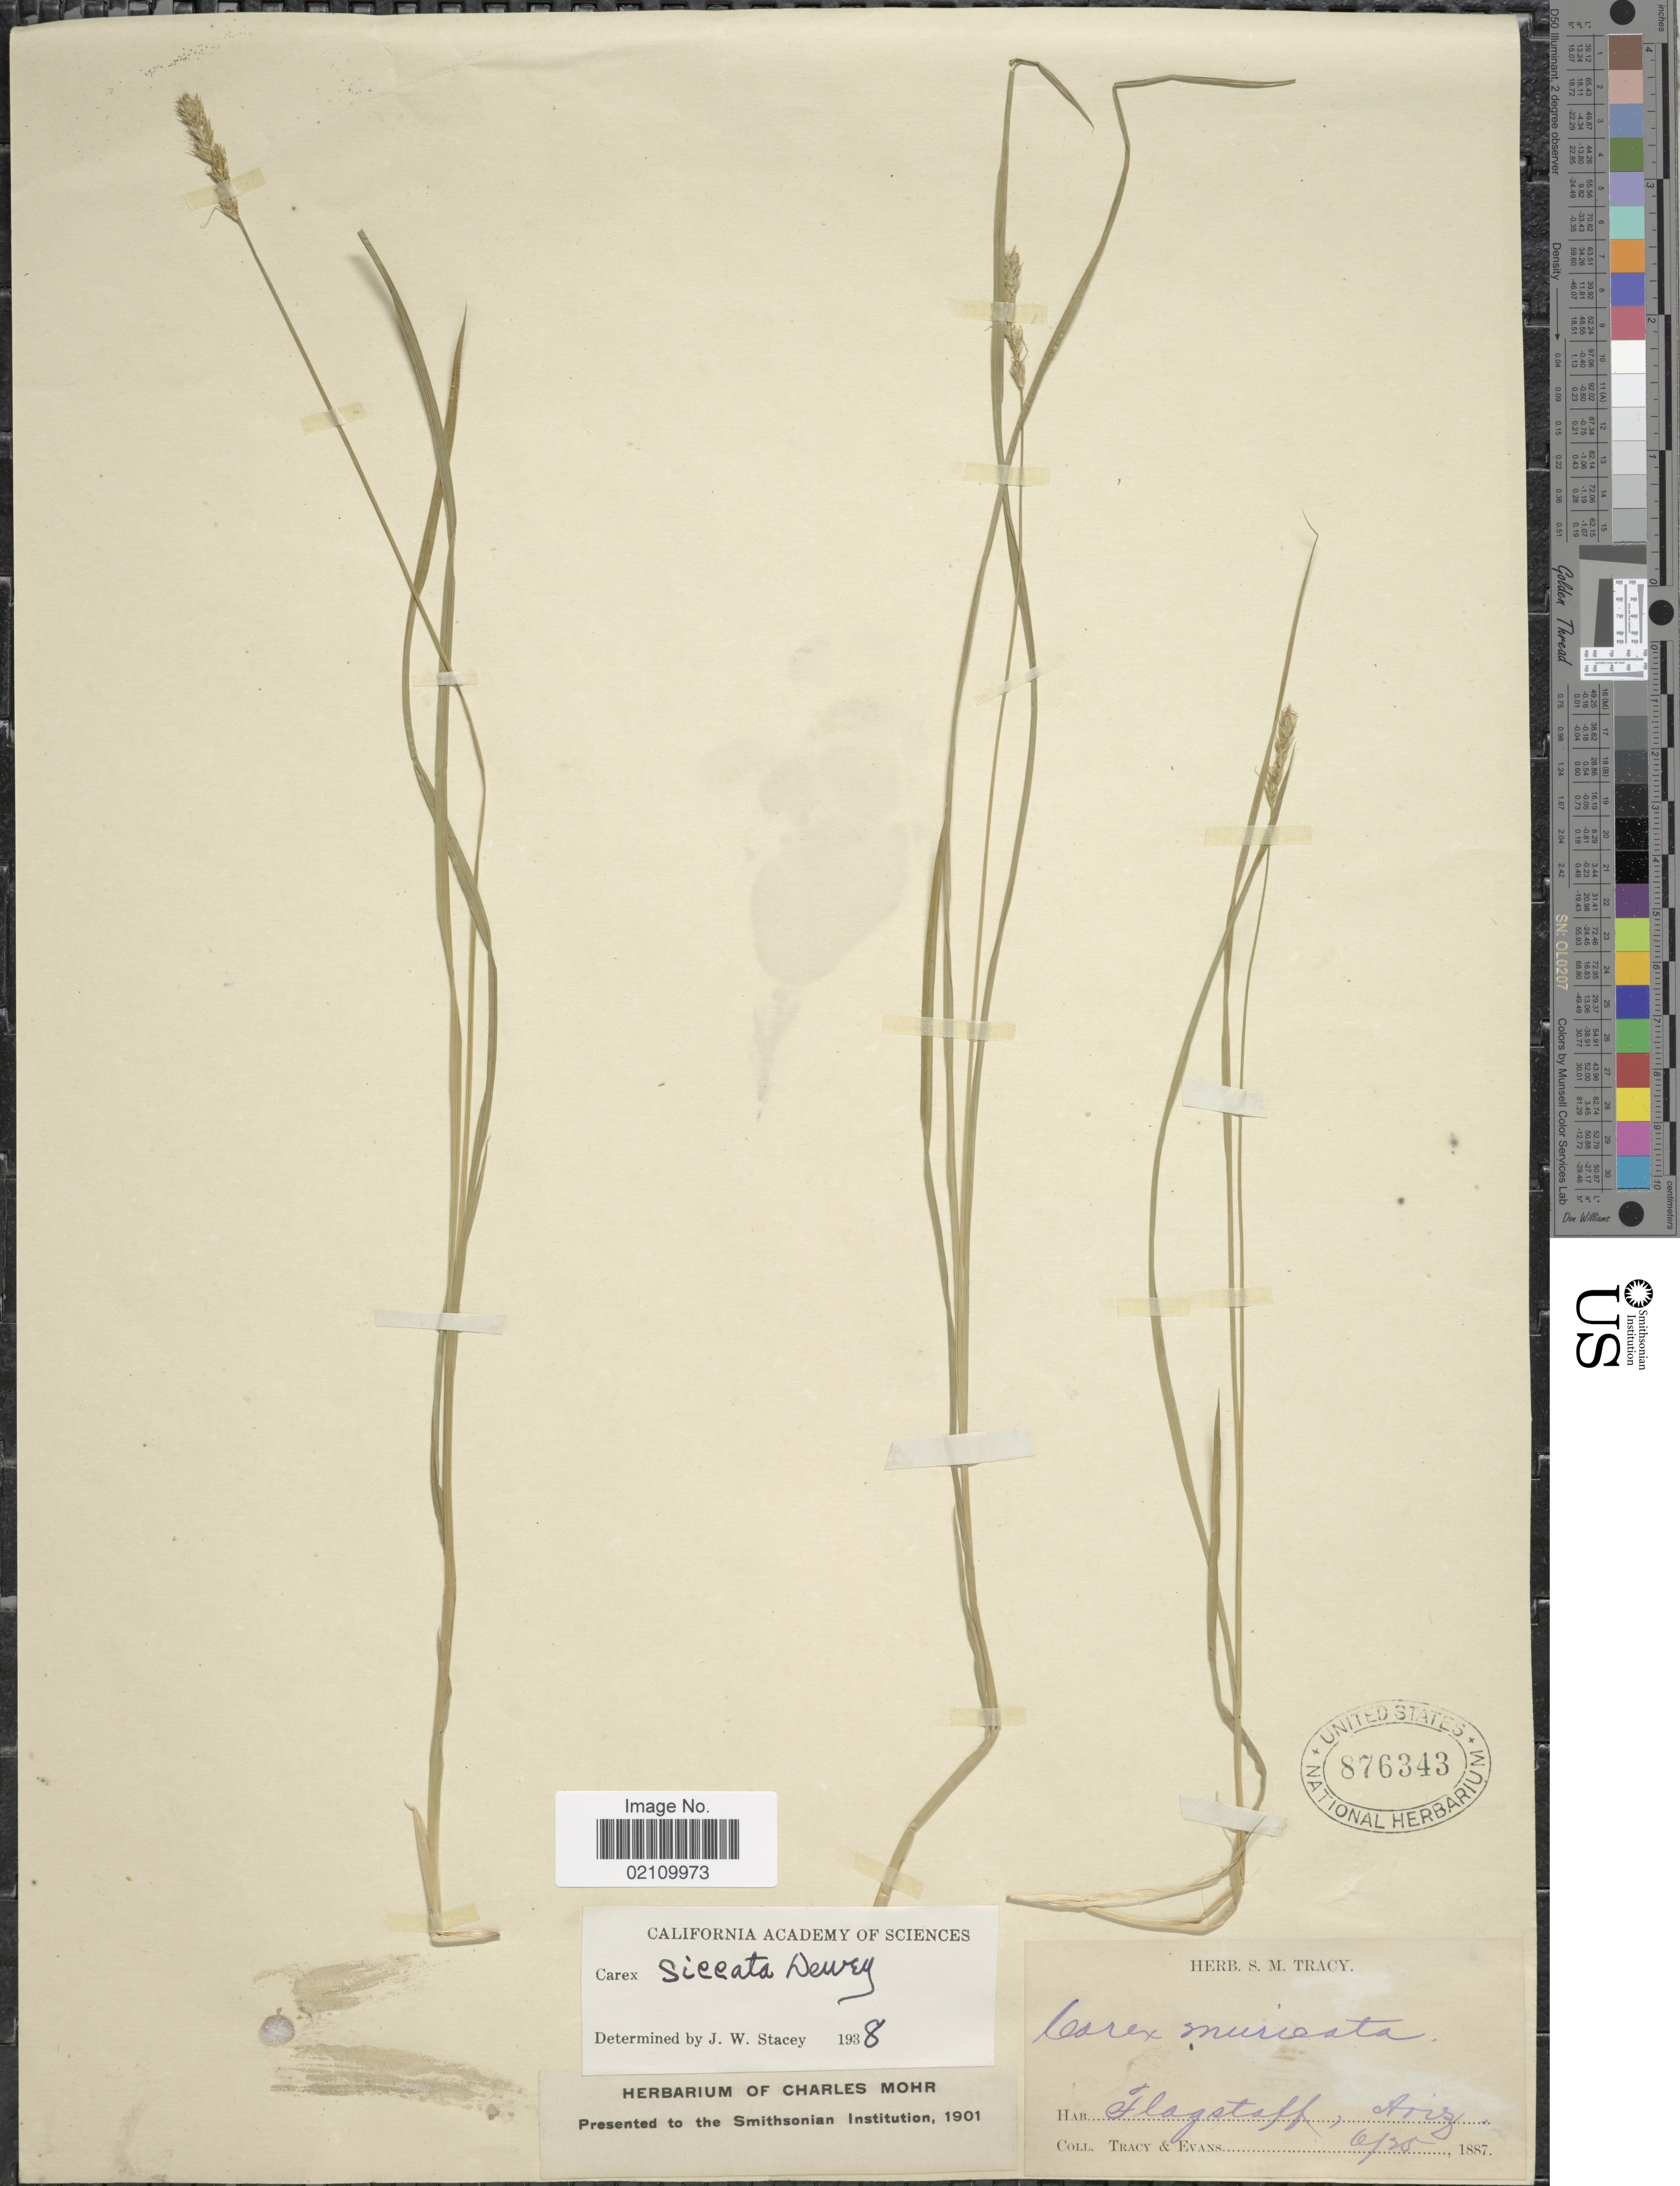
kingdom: Plantae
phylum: Tracheophyta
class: Liliopsida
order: Poales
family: Cyperaceae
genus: Carex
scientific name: Carex siccata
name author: Dewey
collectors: S. M. Tracy & -- Evans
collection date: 1887-06-25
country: United States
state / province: Arizona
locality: Flagstaff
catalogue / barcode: US 876343